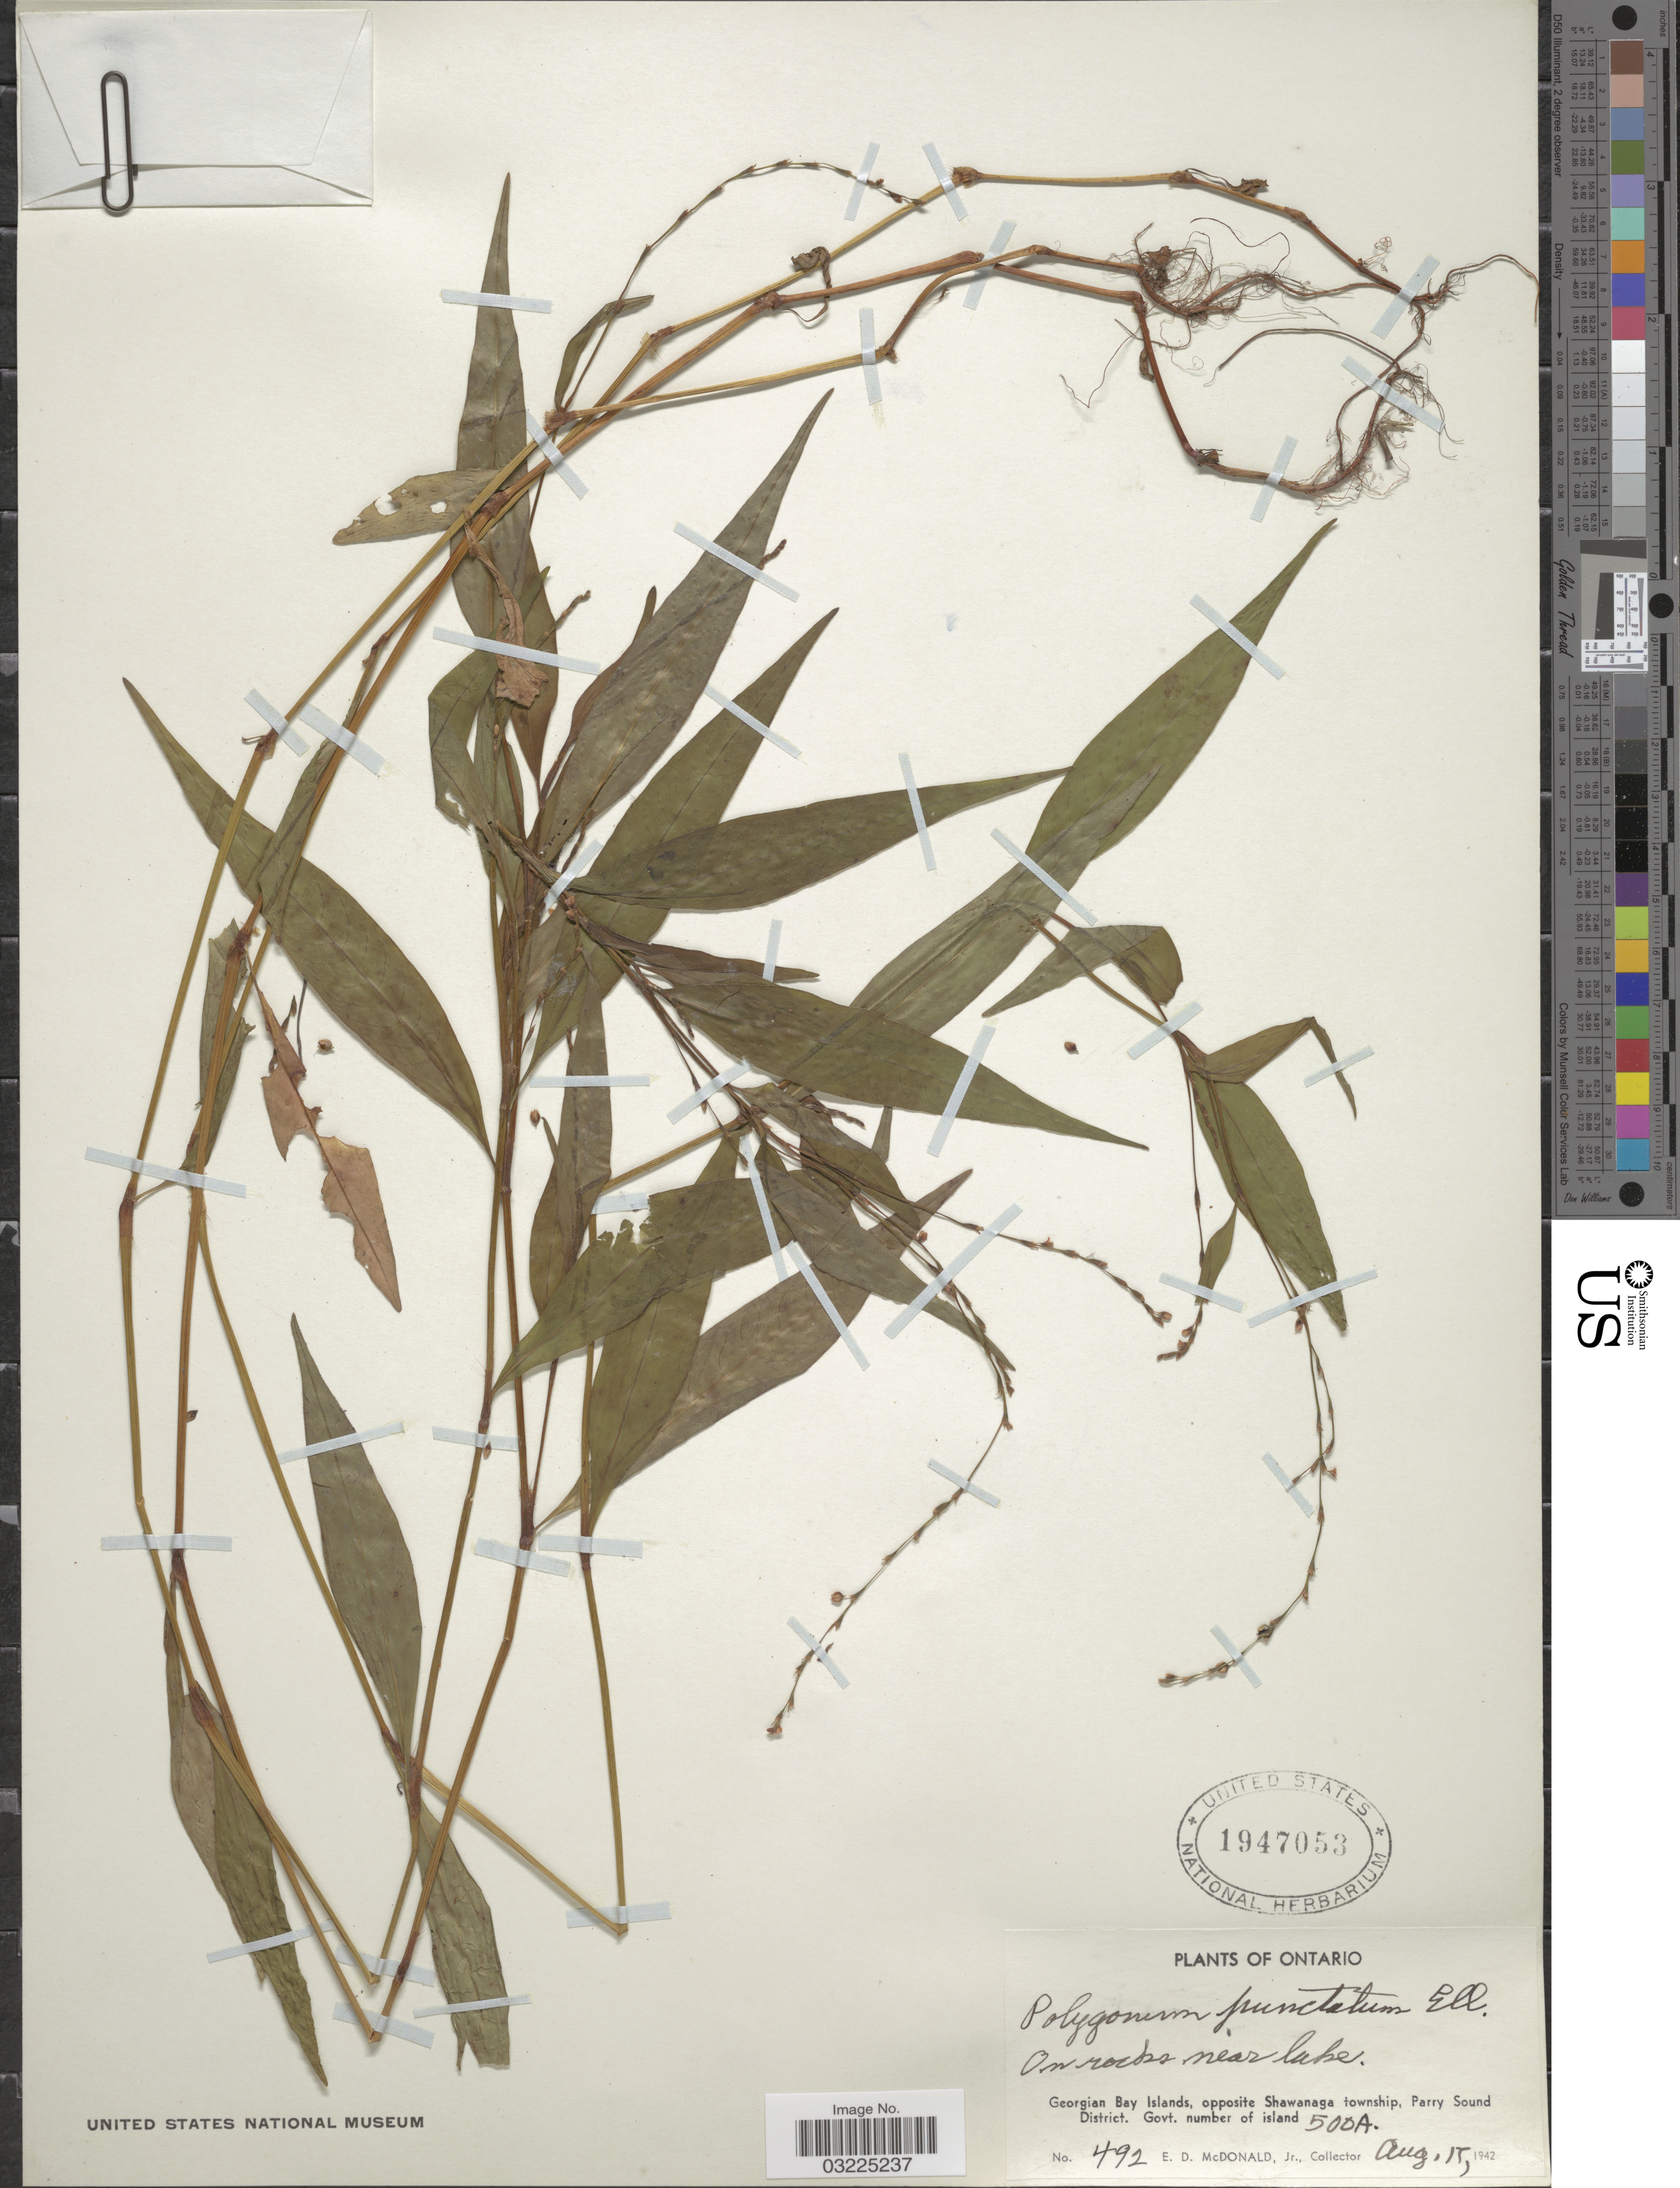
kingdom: Plantae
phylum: Tracheophyta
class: Magnoliopsida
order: Caryophyllales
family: Polygonaceae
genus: Persicaria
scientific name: Persicaria punctata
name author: (Elliott) Small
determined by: Atha, D. E.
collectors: E. D. McDonald Jr.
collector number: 492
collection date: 1942-08-15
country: Canada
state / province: Ontario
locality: On rocks near lake. Georgian Bay Islands, opposite Shawanaga township, Parry Sound District. Govt. number of island 500A.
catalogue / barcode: US 1947053